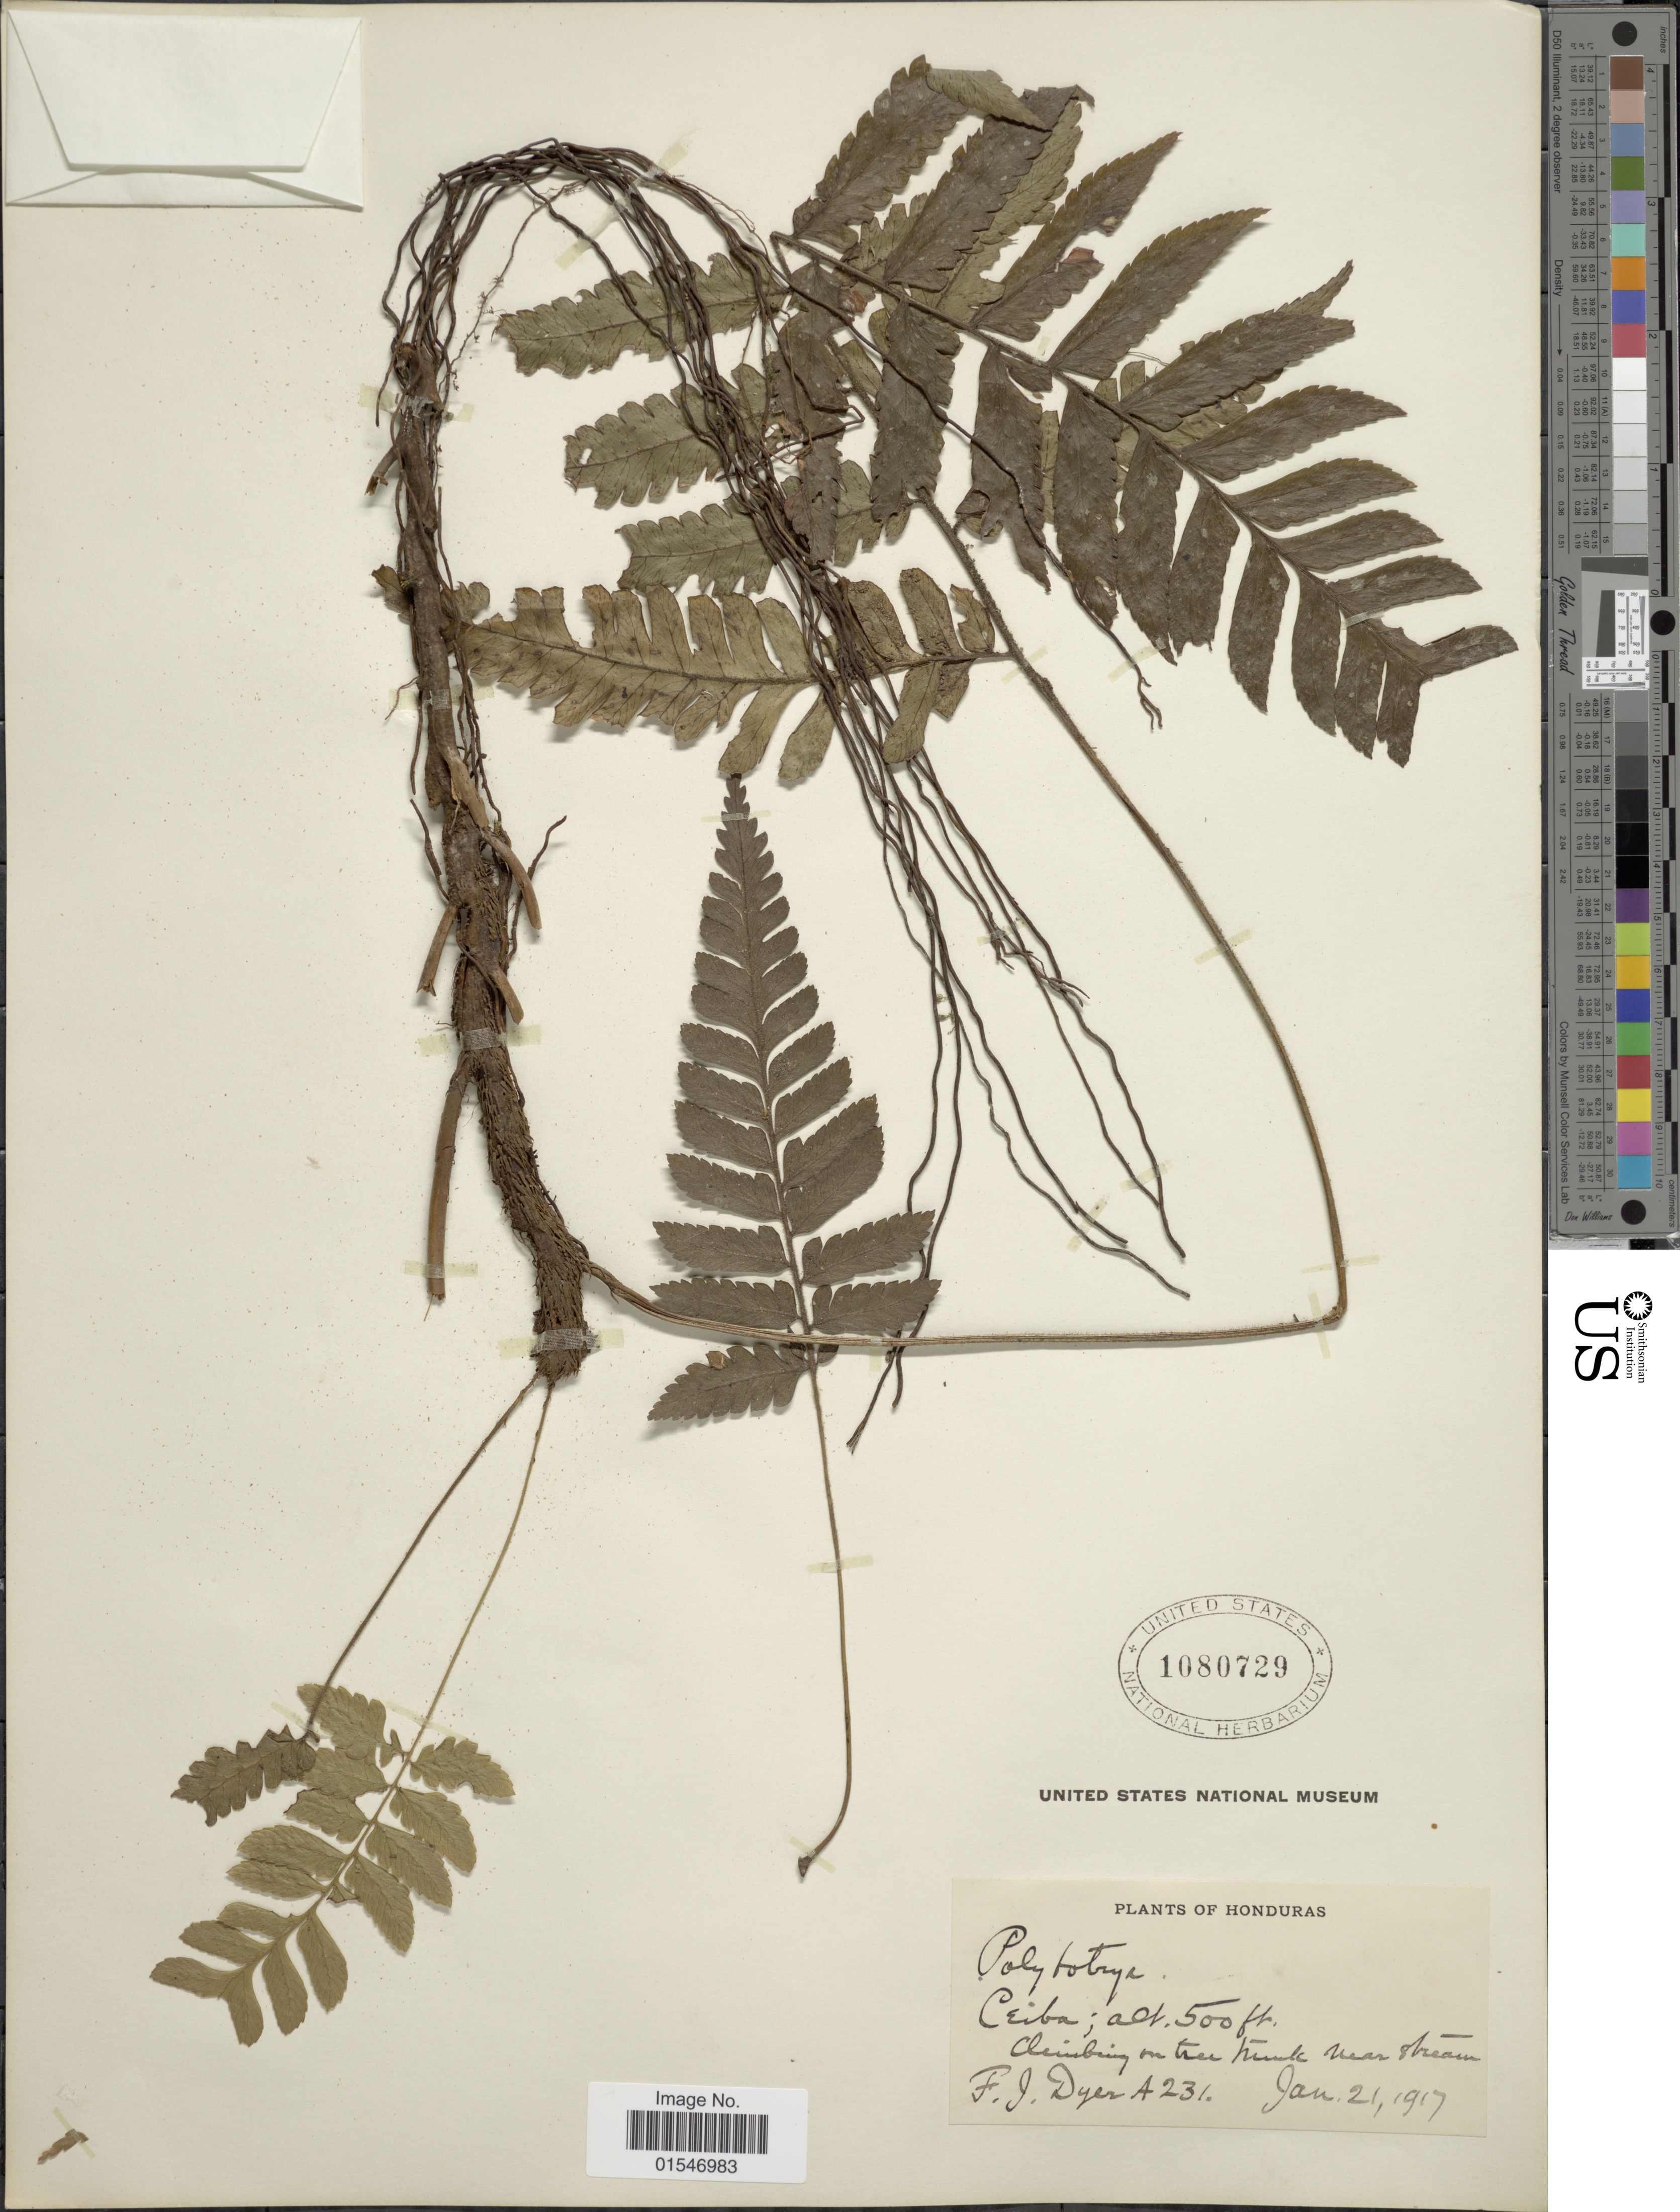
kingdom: Plantae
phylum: Tracheophyta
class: Polypodiopsida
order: Polypodiales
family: Dryopteridaceae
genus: Polybotrya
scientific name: Polybotrya caudata f. villosa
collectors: F. J. Dyer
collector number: A231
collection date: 1917-01-21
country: Honduras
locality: Honduras. Ceiba.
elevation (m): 152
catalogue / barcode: US 1080729